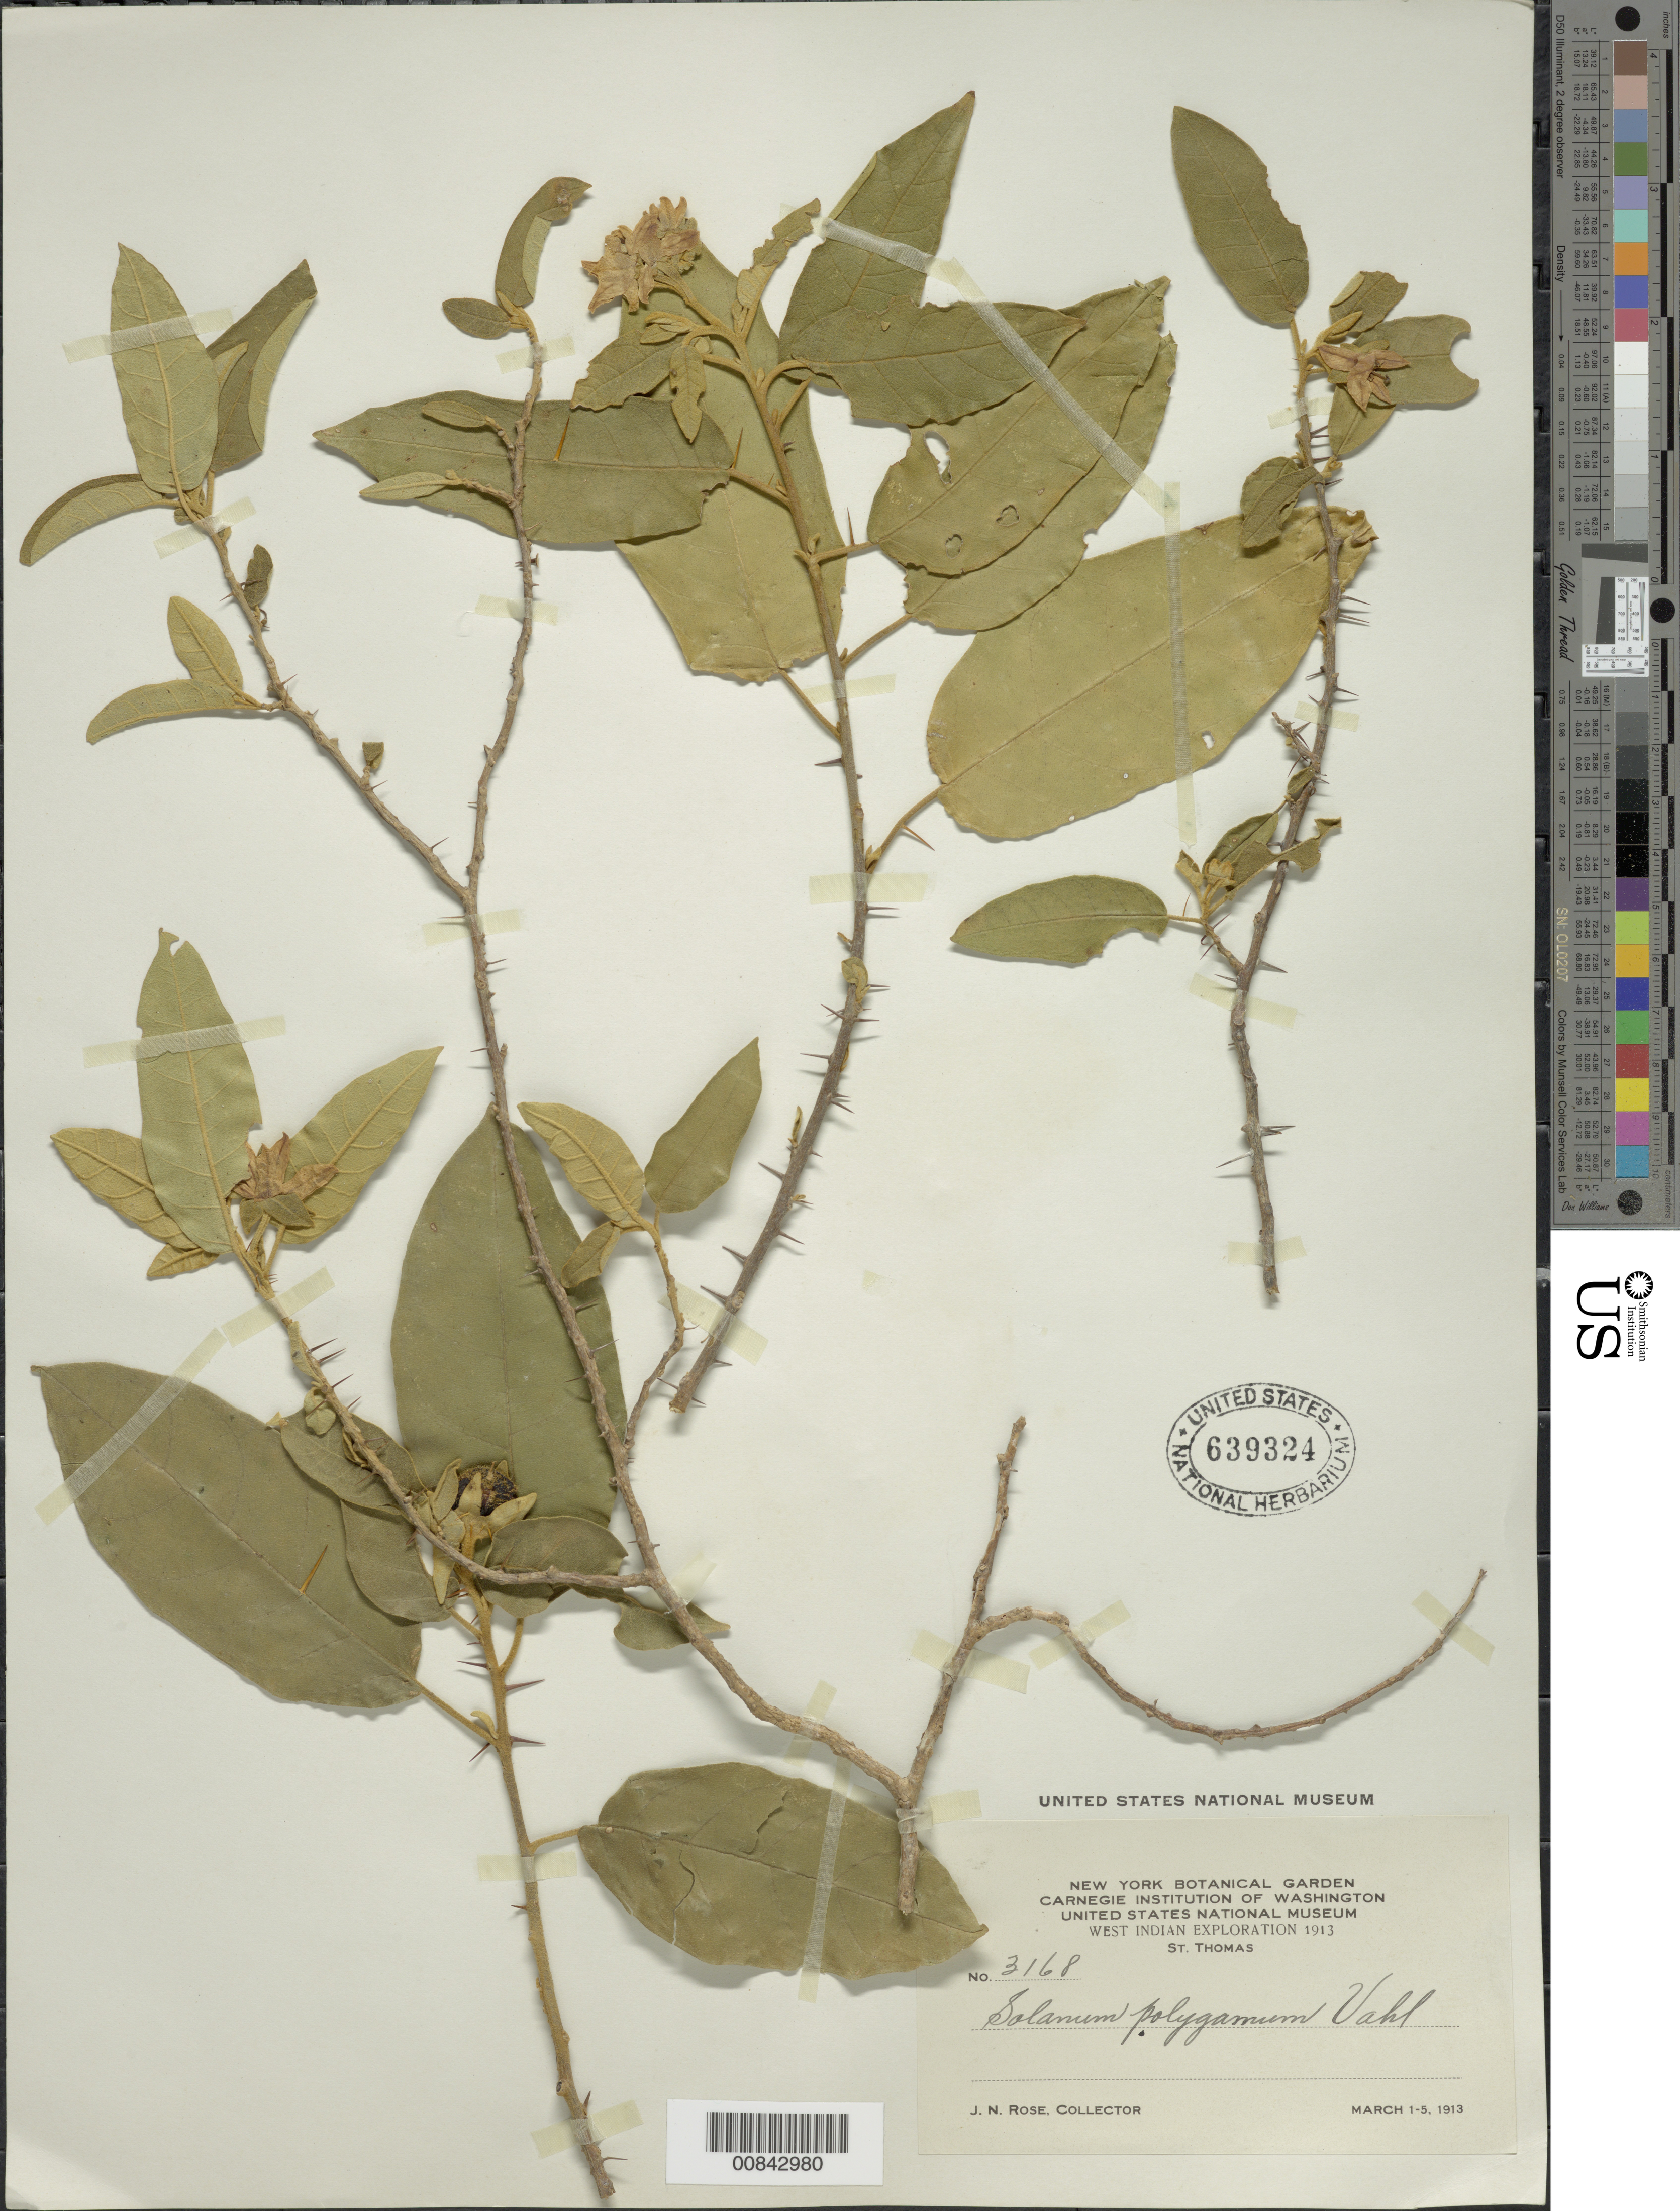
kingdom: Plantae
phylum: Tracheophyta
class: Magnoliopsida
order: Solanales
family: Solanaceae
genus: Solanum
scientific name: Solanum polygamum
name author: Vahl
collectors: J. N. Rose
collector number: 3168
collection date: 1913-03-01/1913-03-05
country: U.S. Virgin Islands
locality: West Indian, St. Thomas.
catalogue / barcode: US 639324